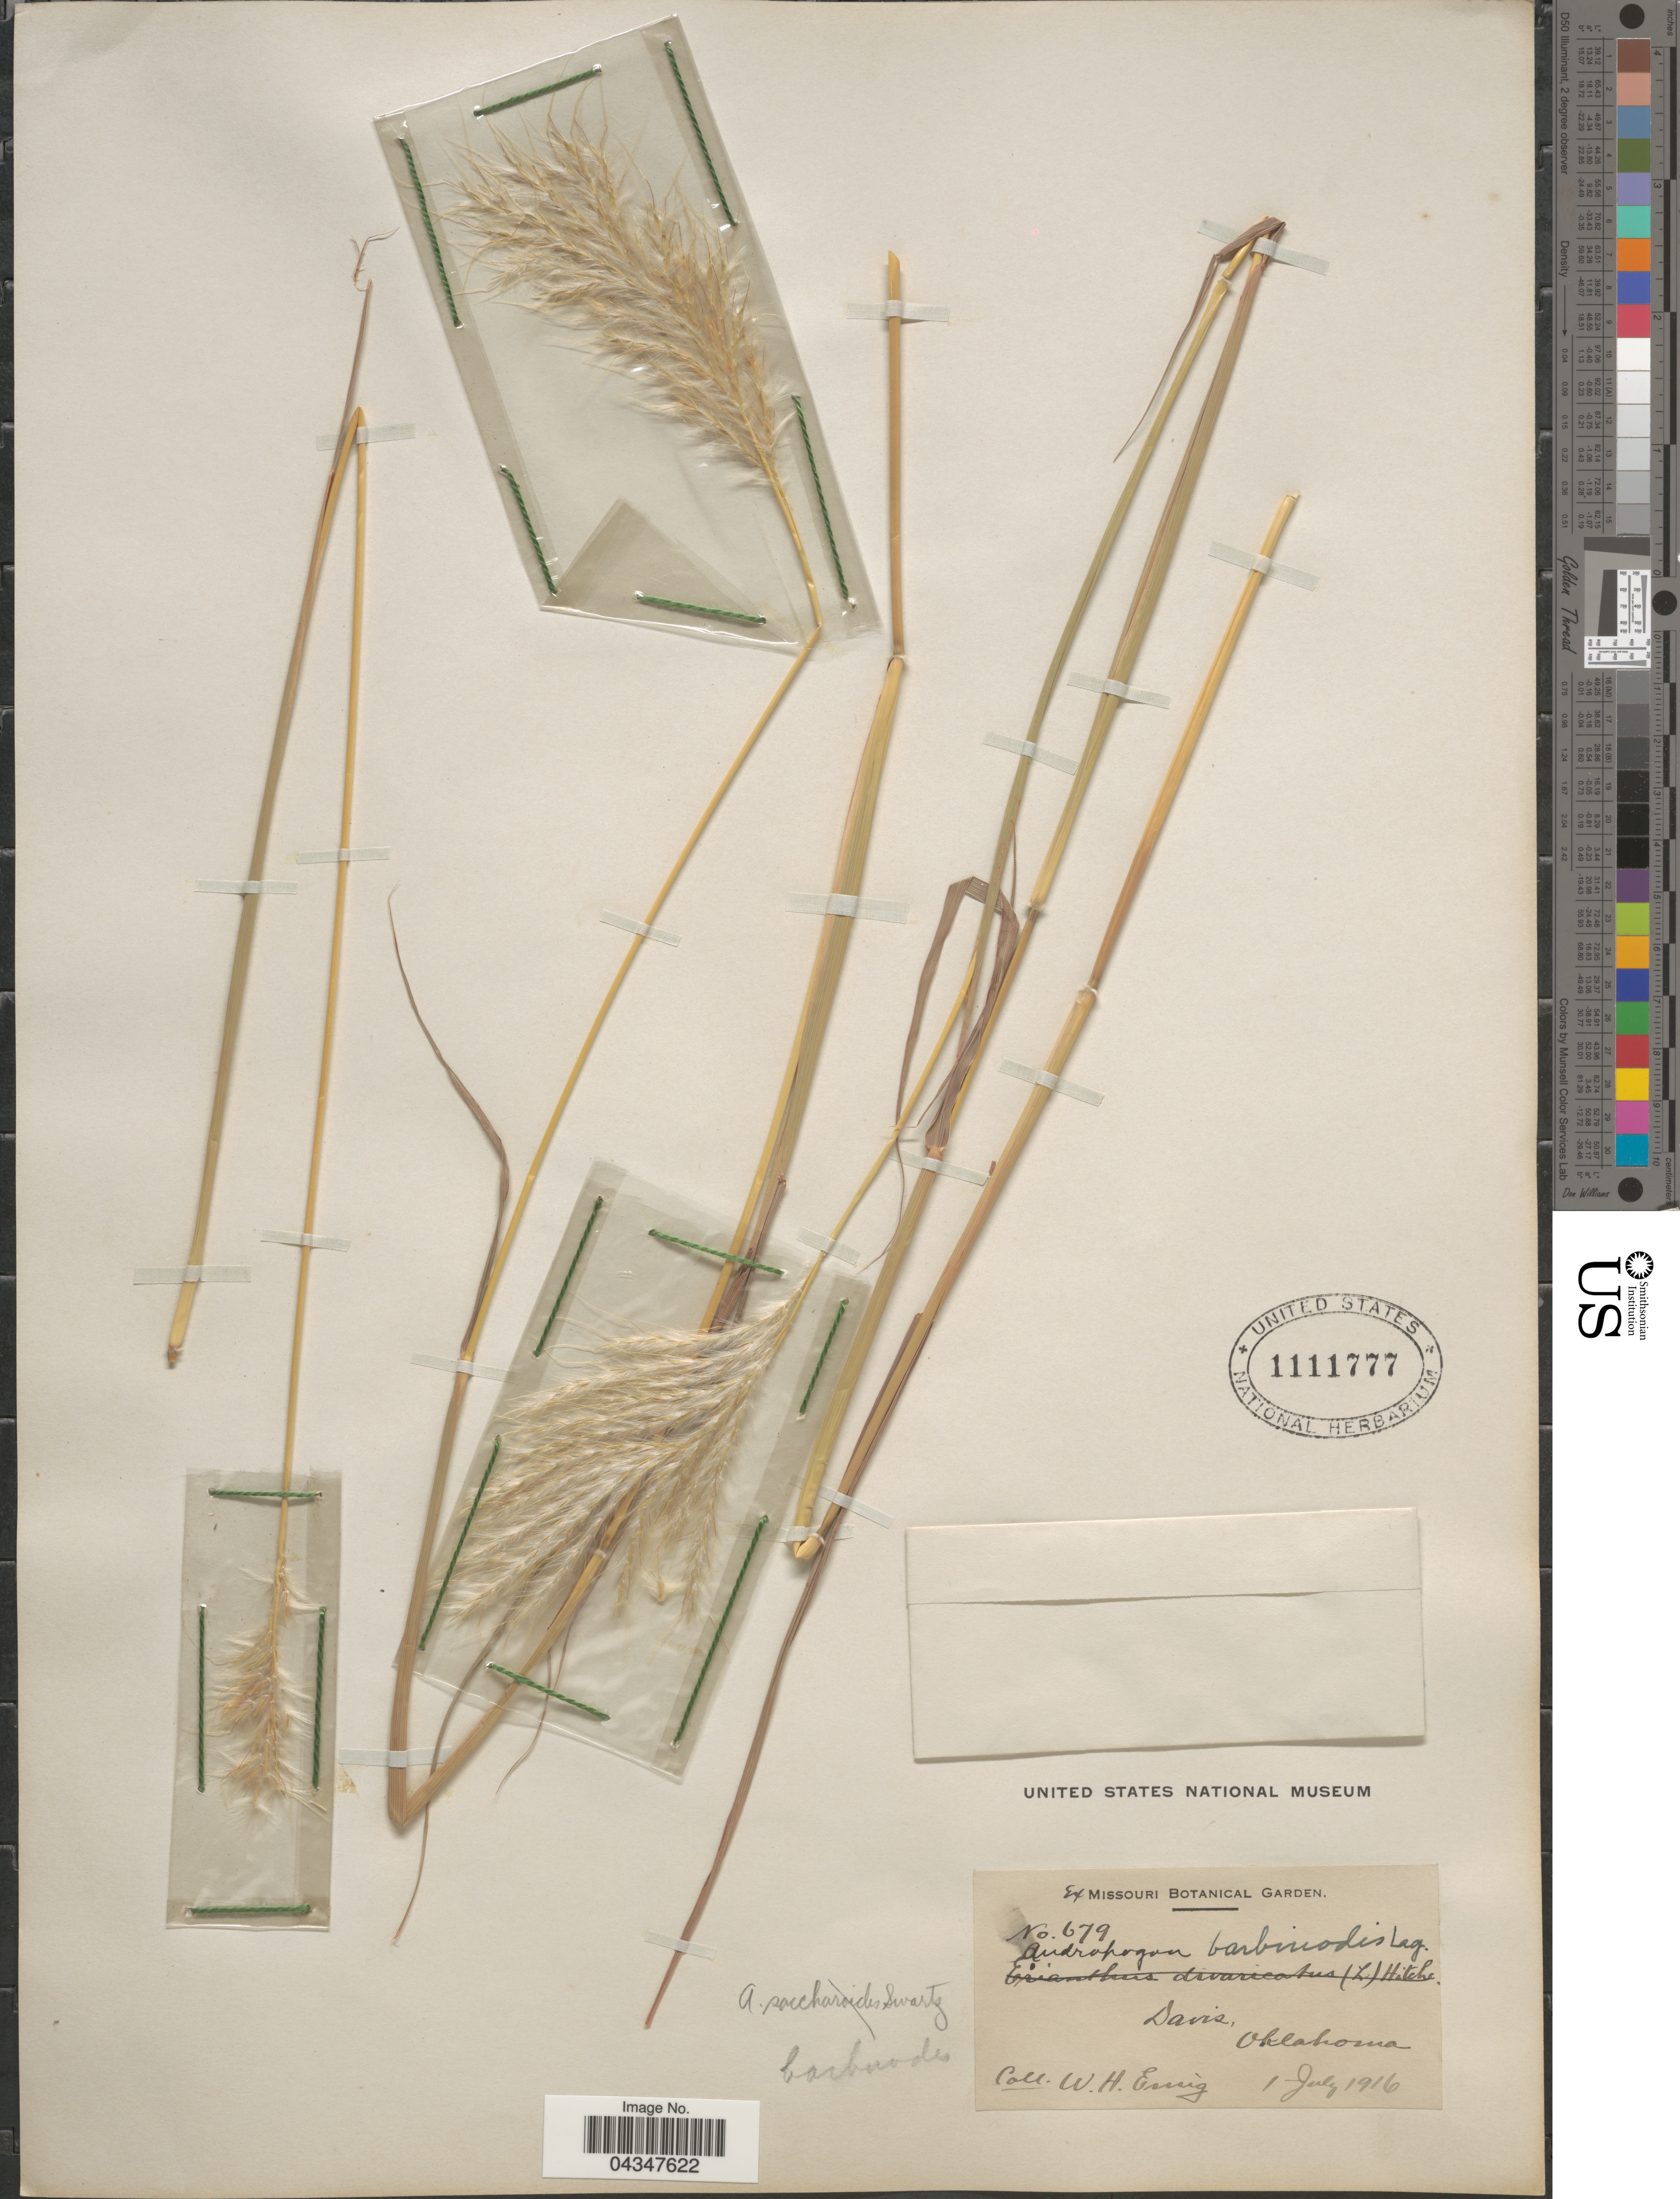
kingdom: Plantae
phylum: Tracheophyta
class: Liliopsida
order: Poales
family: Poaceae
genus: Bothriochloa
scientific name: Bothriochloa barbinodis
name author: (Lag.) Herter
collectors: W. H. Emig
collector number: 679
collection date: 1916-07-01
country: United States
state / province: Oklahoma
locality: Davis.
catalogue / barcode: US 1111777